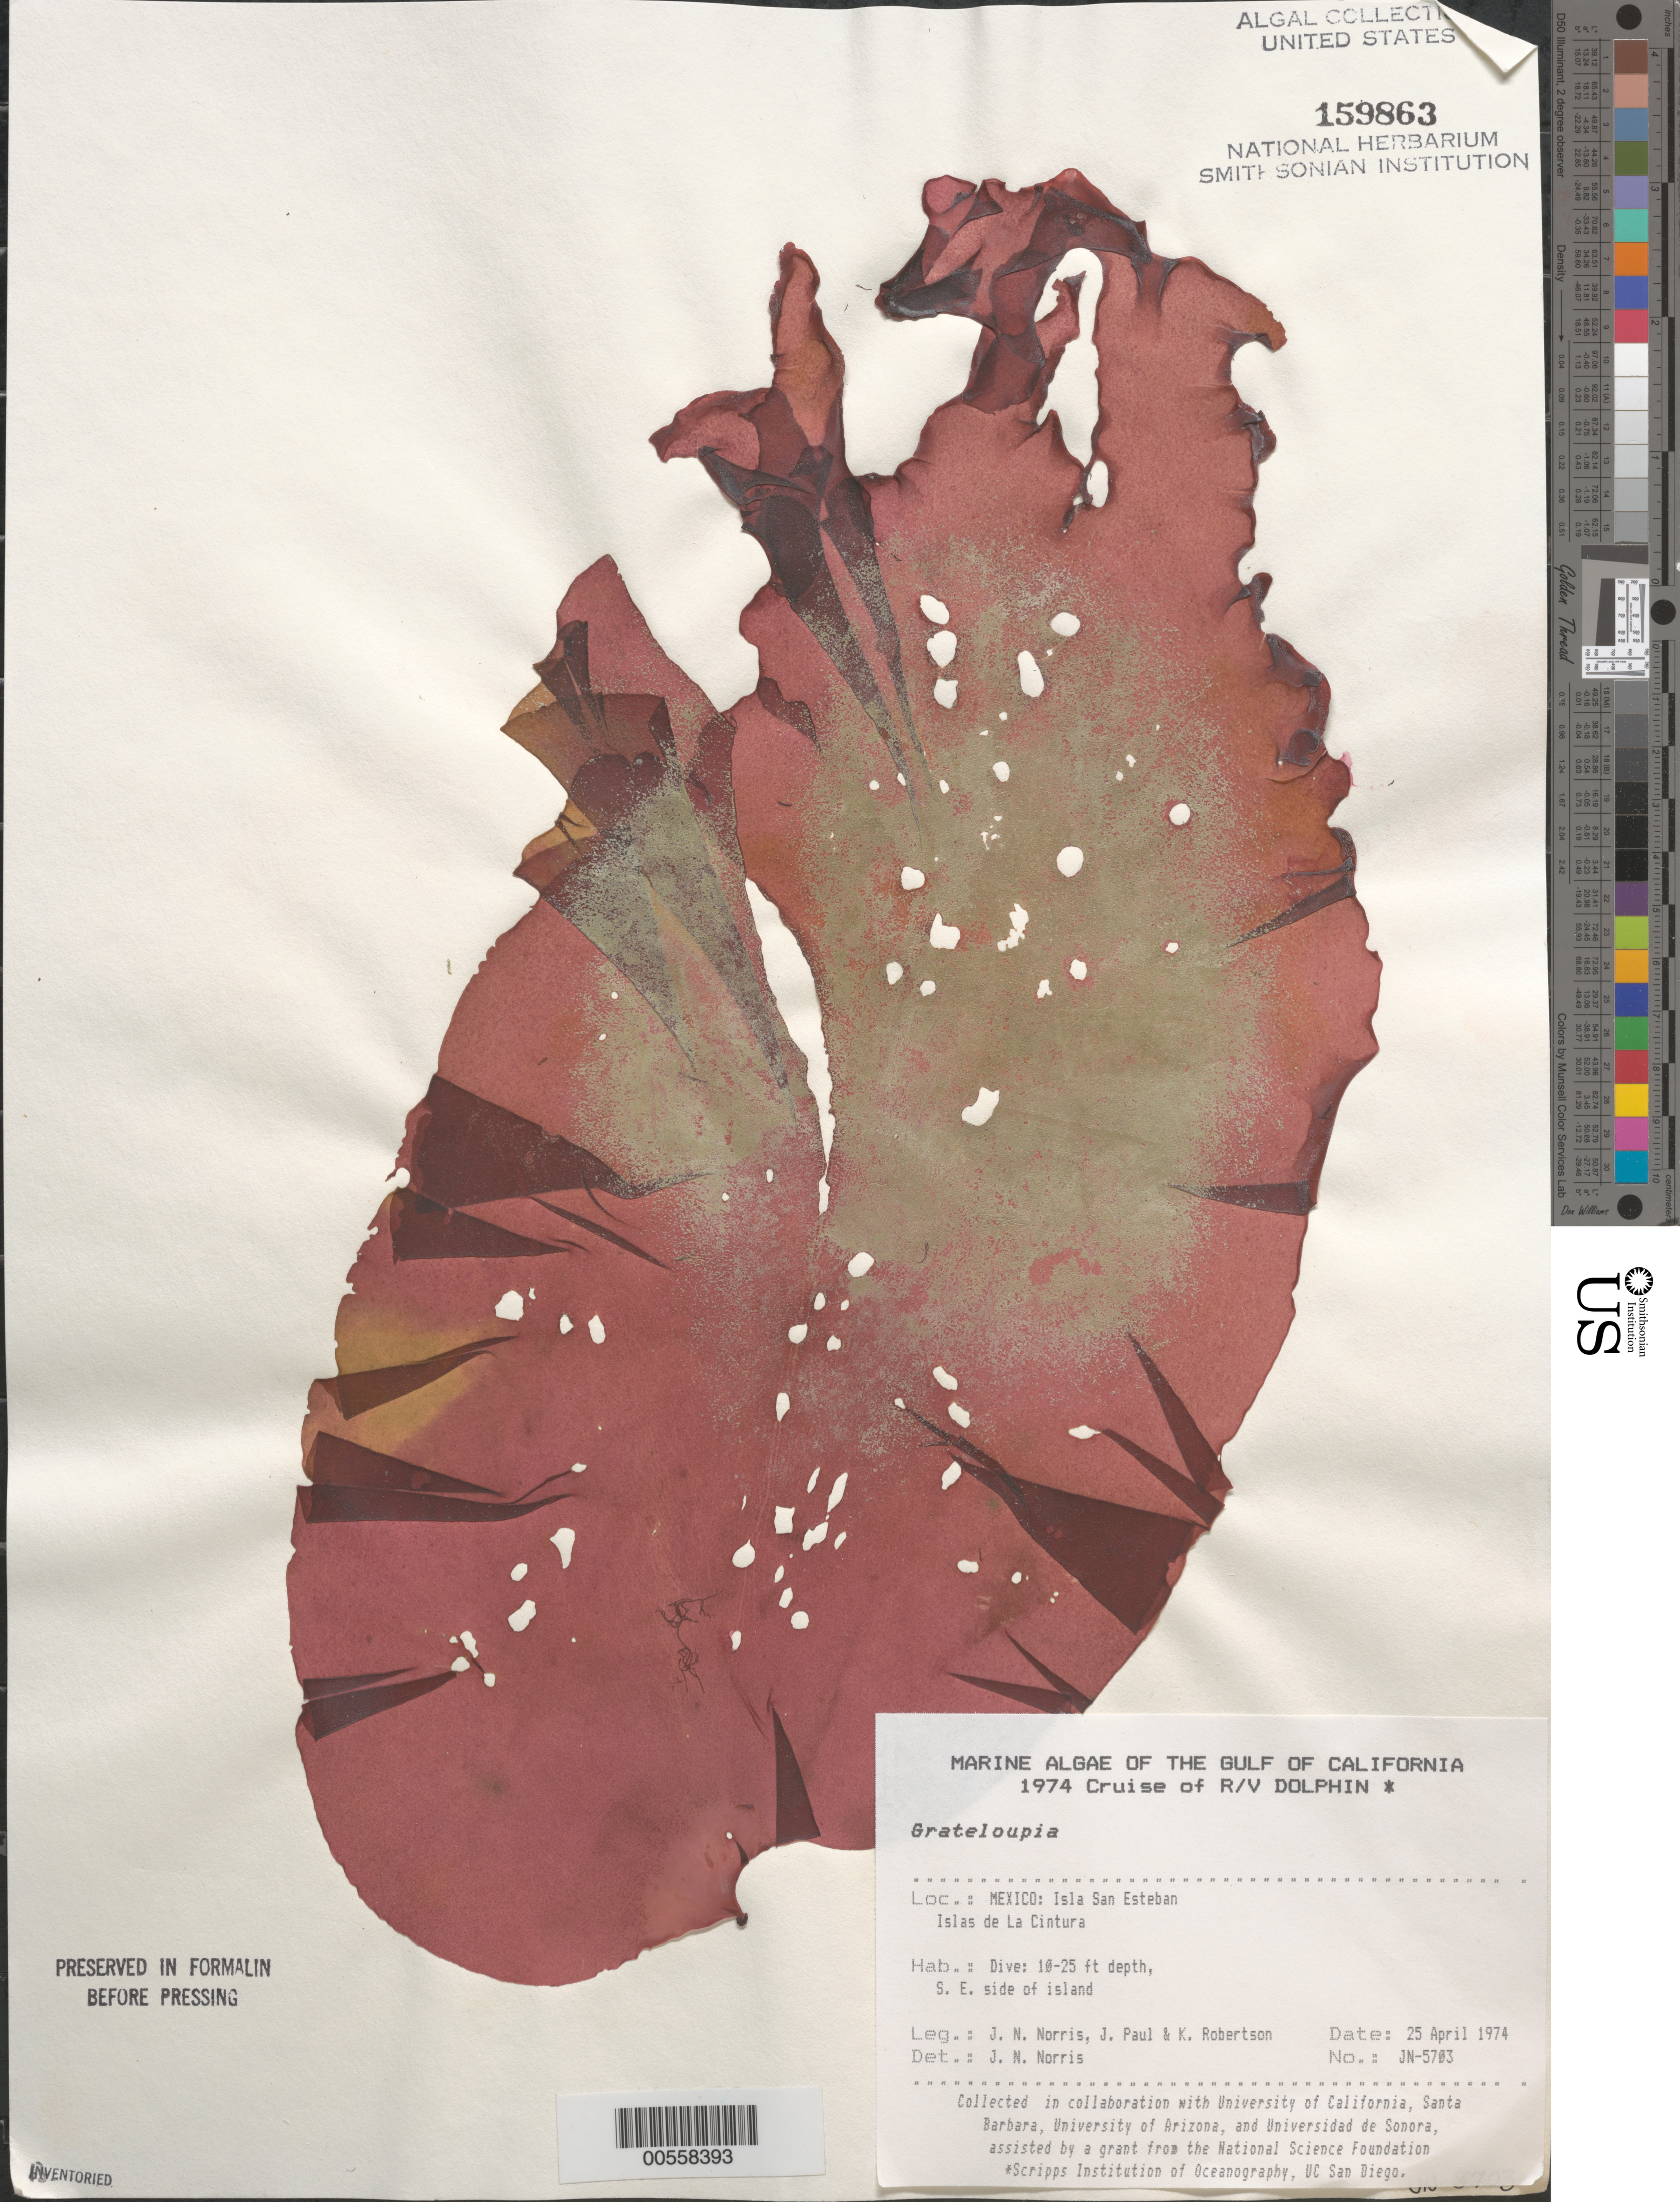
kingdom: Plantae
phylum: Rhodophyta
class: Florideophyceae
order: Halymeniales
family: Halymeniaceae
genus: Grateloupia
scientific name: Grateloupia sp.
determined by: Norris, James N.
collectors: J. N. Norris, J. Paul & K. Robertson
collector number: JN-5703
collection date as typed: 25 Apr 1974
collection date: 1974-04-25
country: Mexico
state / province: Baja California Norte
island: Isla San Esteban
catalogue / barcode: US 159863